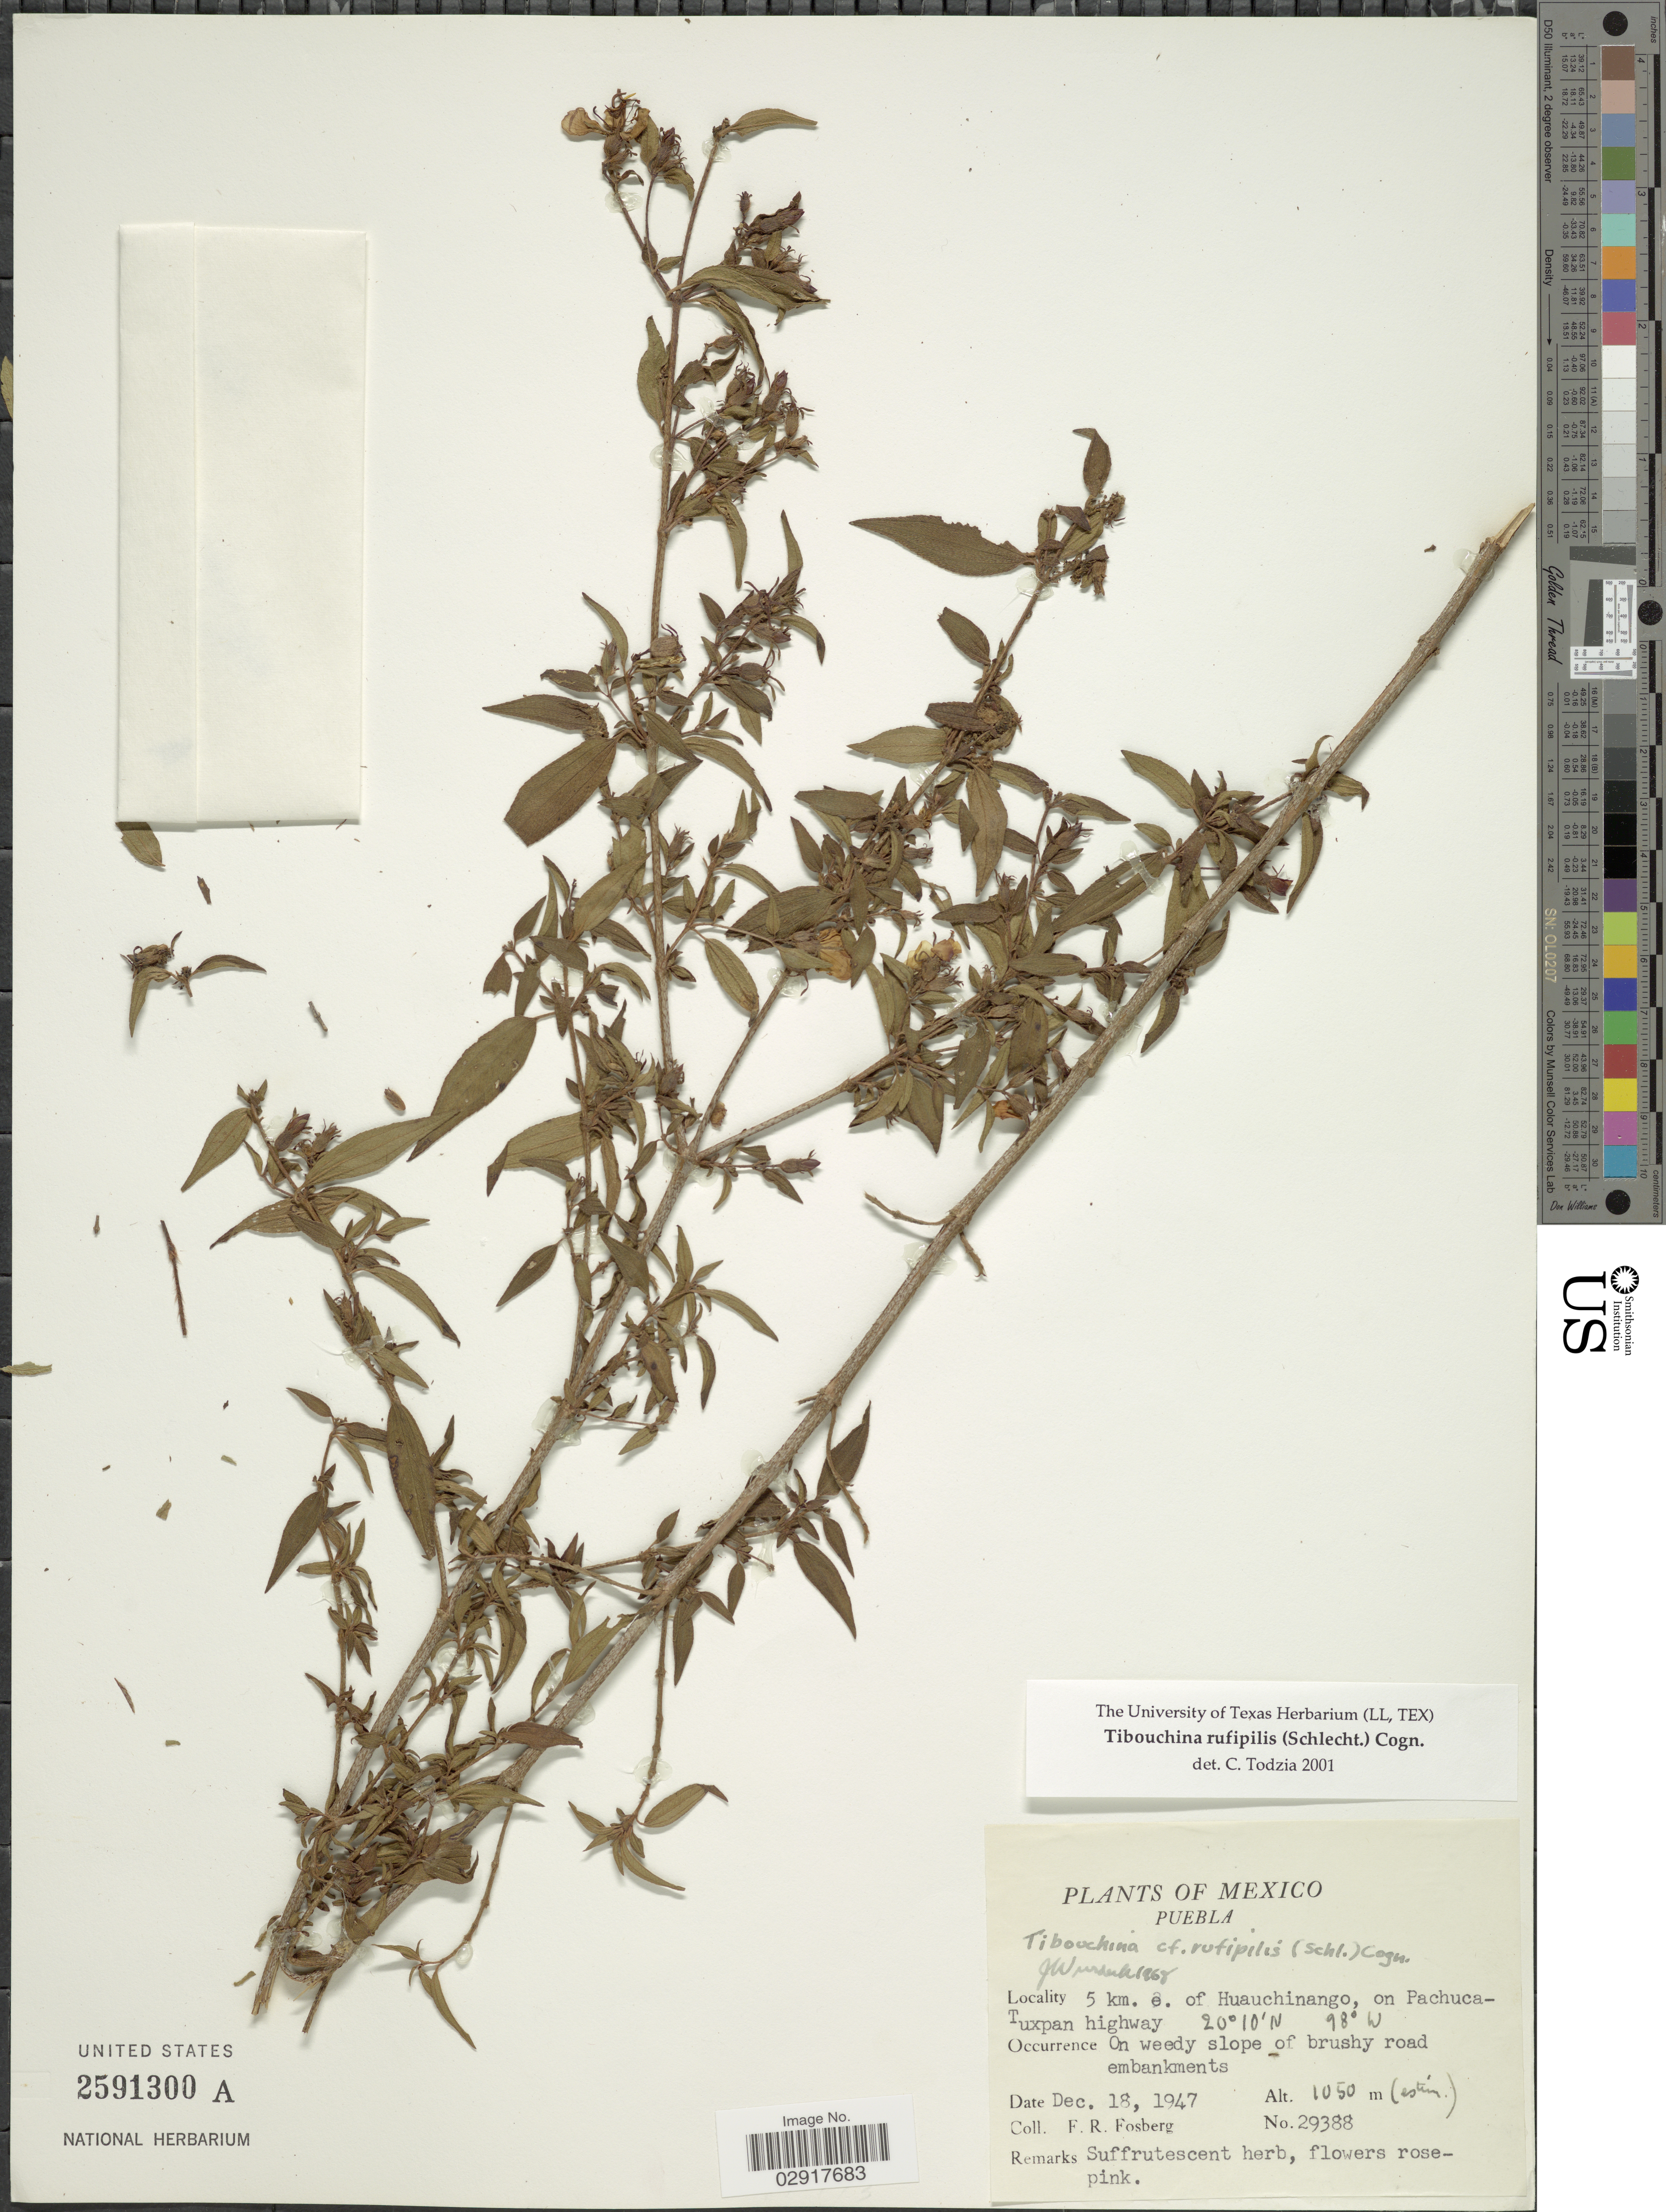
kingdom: Plantae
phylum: Tracheophyta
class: Magnoliopsida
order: Myrtales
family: Melastomataceae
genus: Chaetogastra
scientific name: Chaetogastra rufipilis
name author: (Schltdl.) Walp.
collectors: F. R. Fosberg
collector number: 29388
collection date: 1947-12-18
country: Mexico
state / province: Puebla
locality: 5 km. e. of Huauchinango, on Pachuca-Tuxpan highway.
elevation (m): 1050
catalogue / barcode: US 2591300A